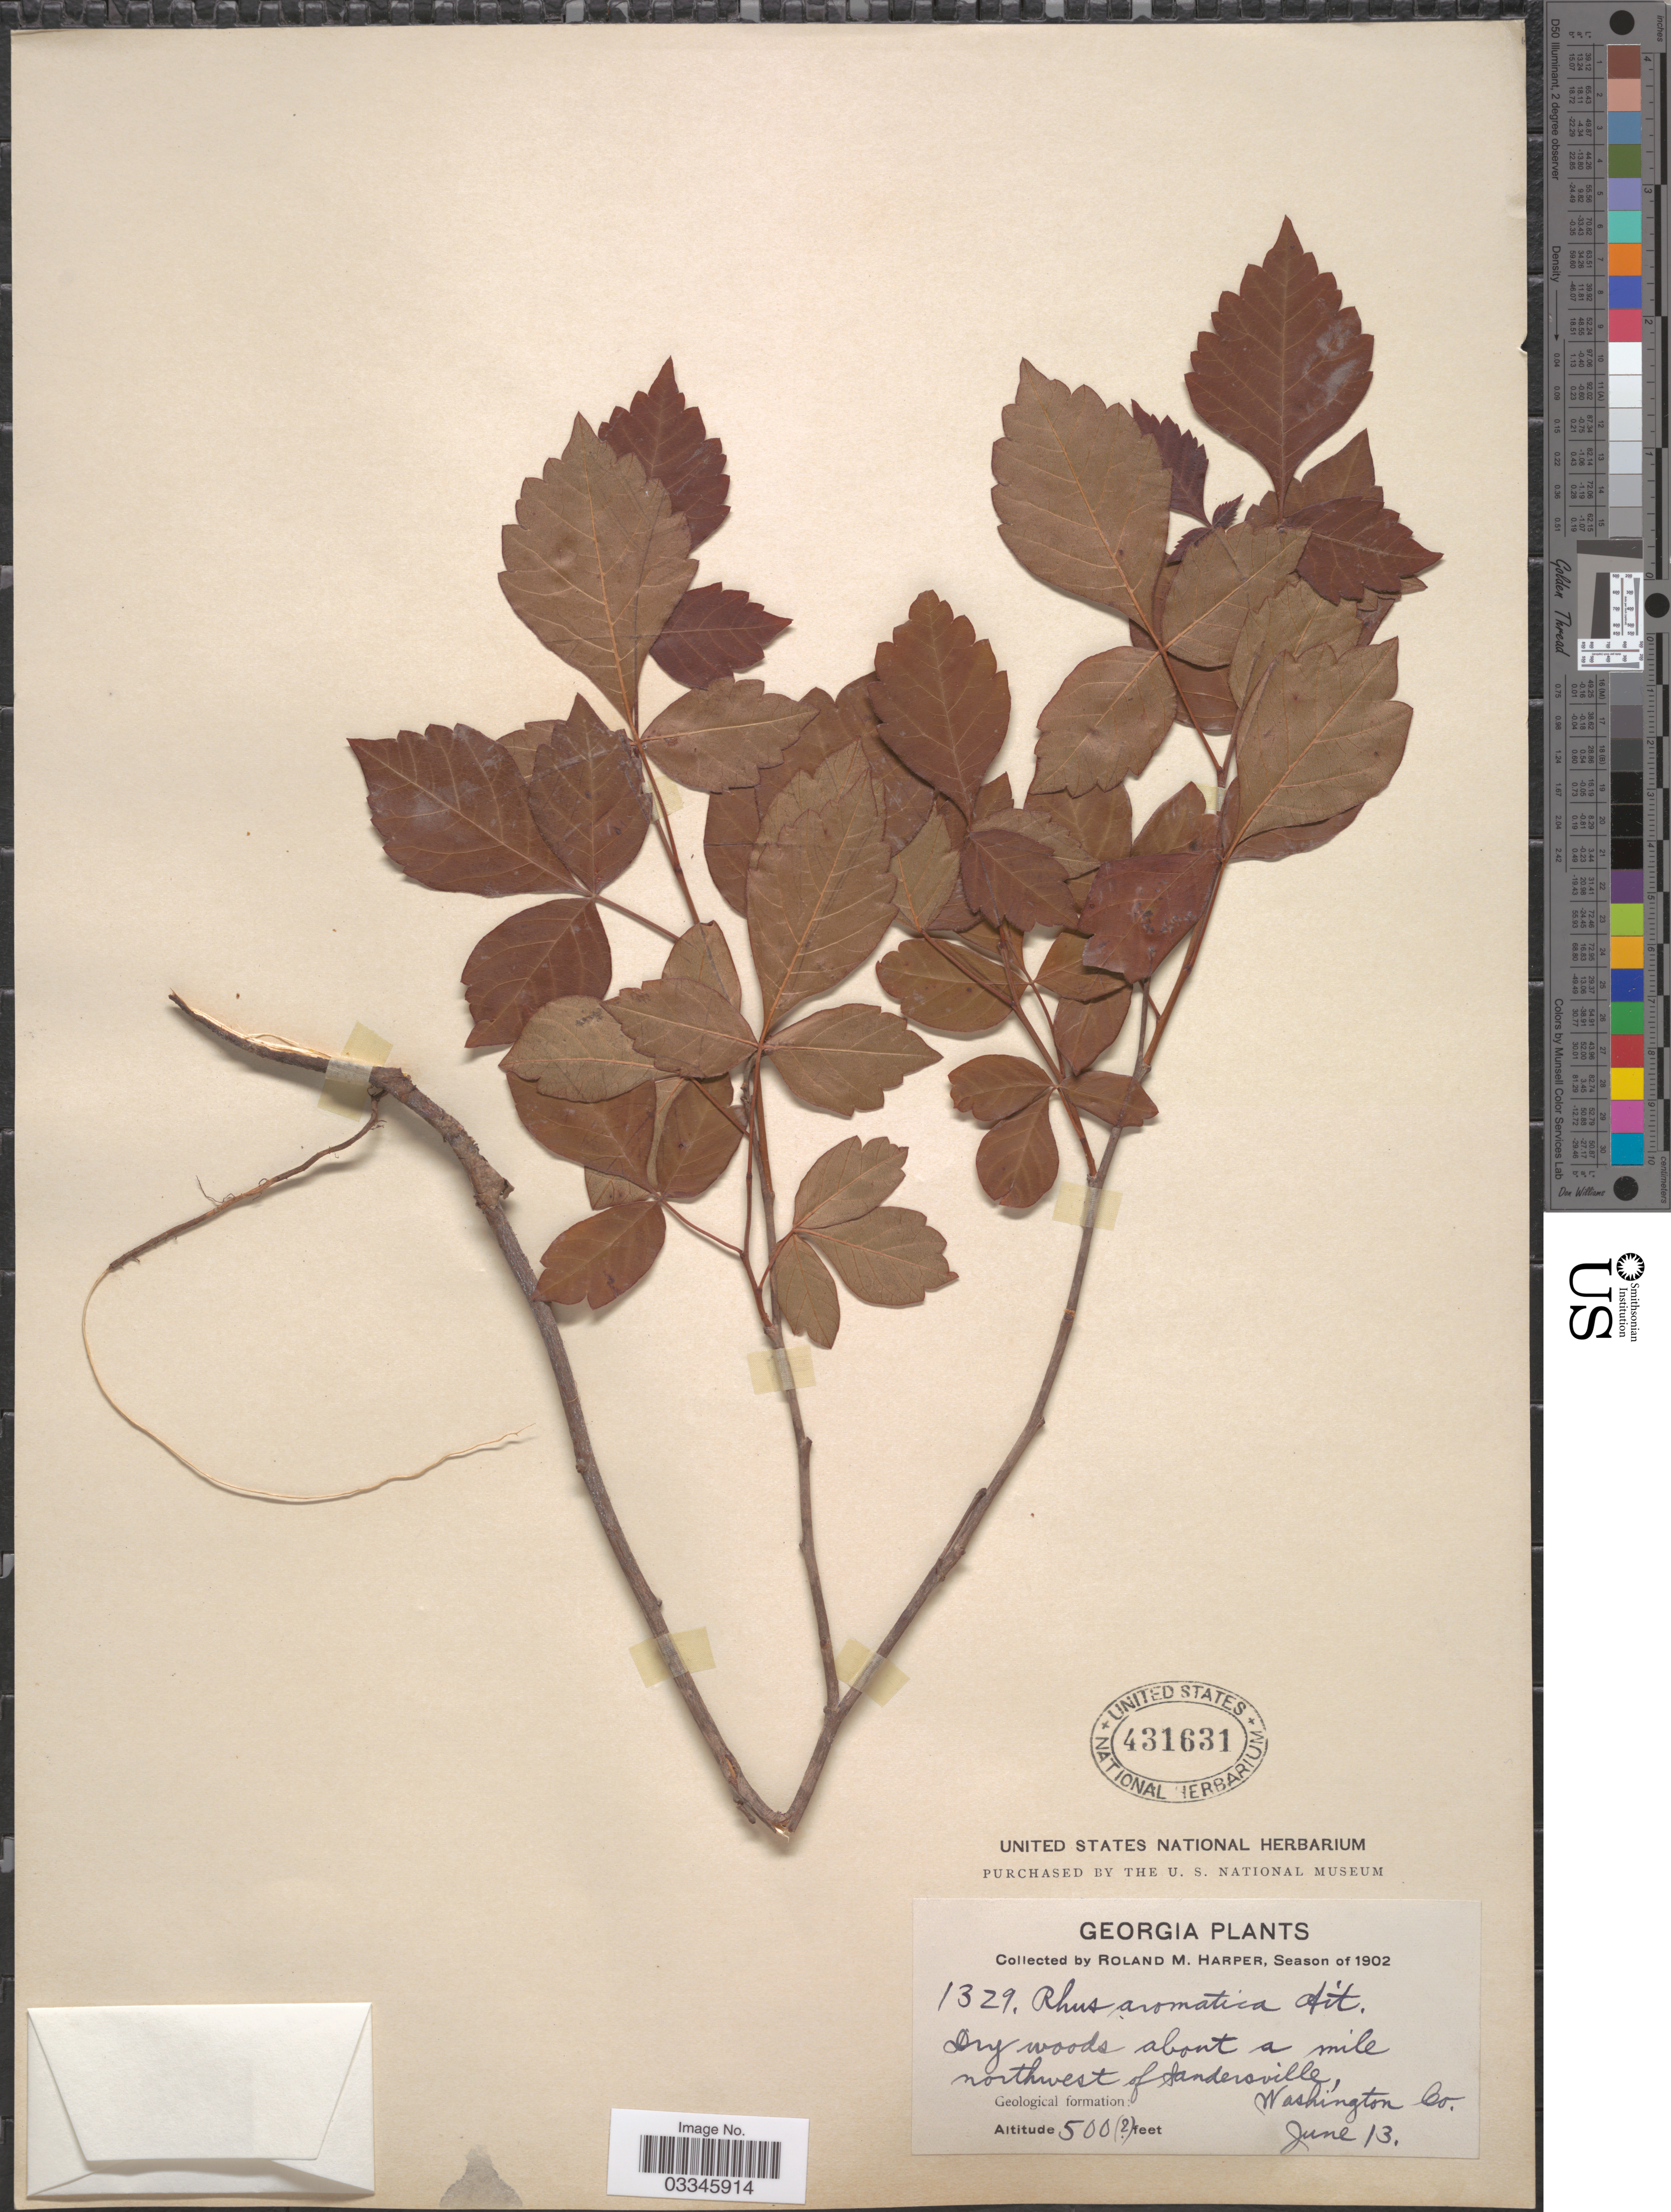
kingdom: Plantae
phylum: Tracheophyta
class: Magnoliopsida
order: Sapindales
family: Anacardiaceae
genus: Rhus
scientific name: Rhus crenata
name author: Thunb.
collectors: R. M. Harper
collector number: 1329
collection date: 1902-06-13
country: United States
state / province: Georgia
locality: About a mile northwest of Sandersville, Washington Co.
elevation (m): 152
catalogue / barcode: US 431631